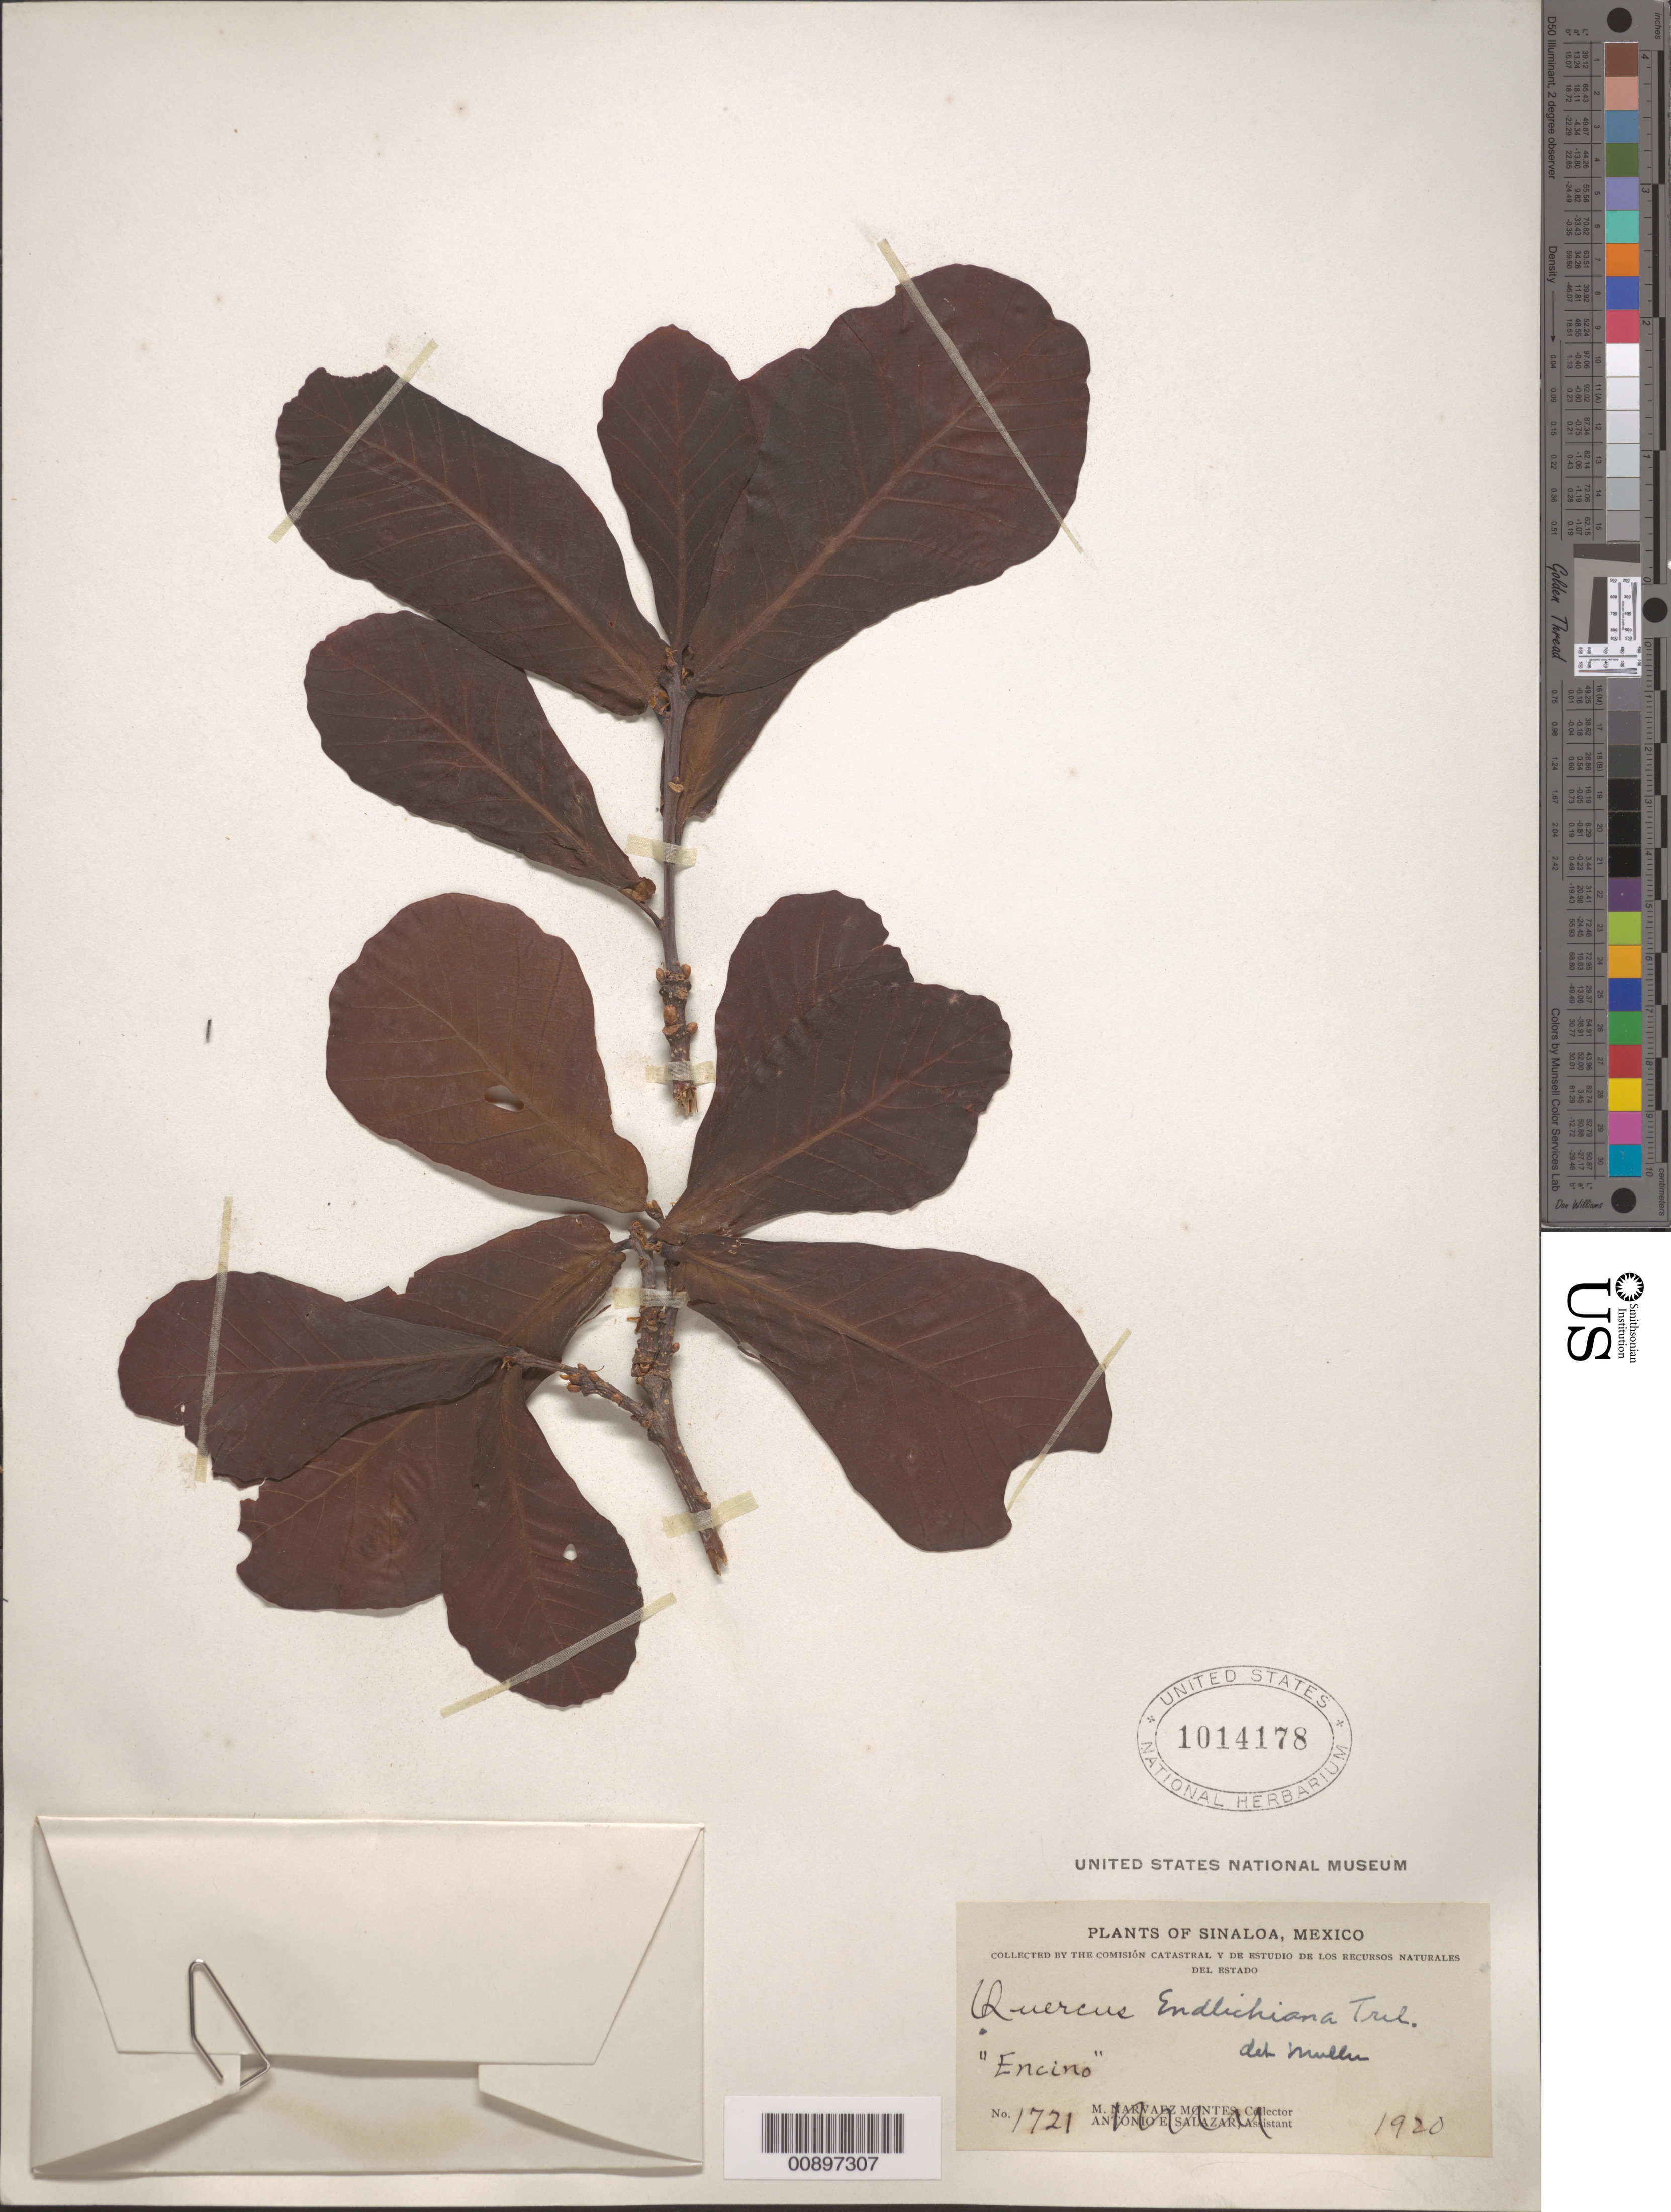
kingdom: Plantae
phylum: Tracheophyta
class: Magnoliopsida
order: Fagales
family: Fagaceae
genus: Quercus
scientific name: Quercus endlichiana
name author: Trel.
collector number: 1721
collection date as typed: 1920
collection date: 1920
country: Mexico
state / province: Sinaloa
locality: Sinaloa.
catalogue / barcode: US 1014178